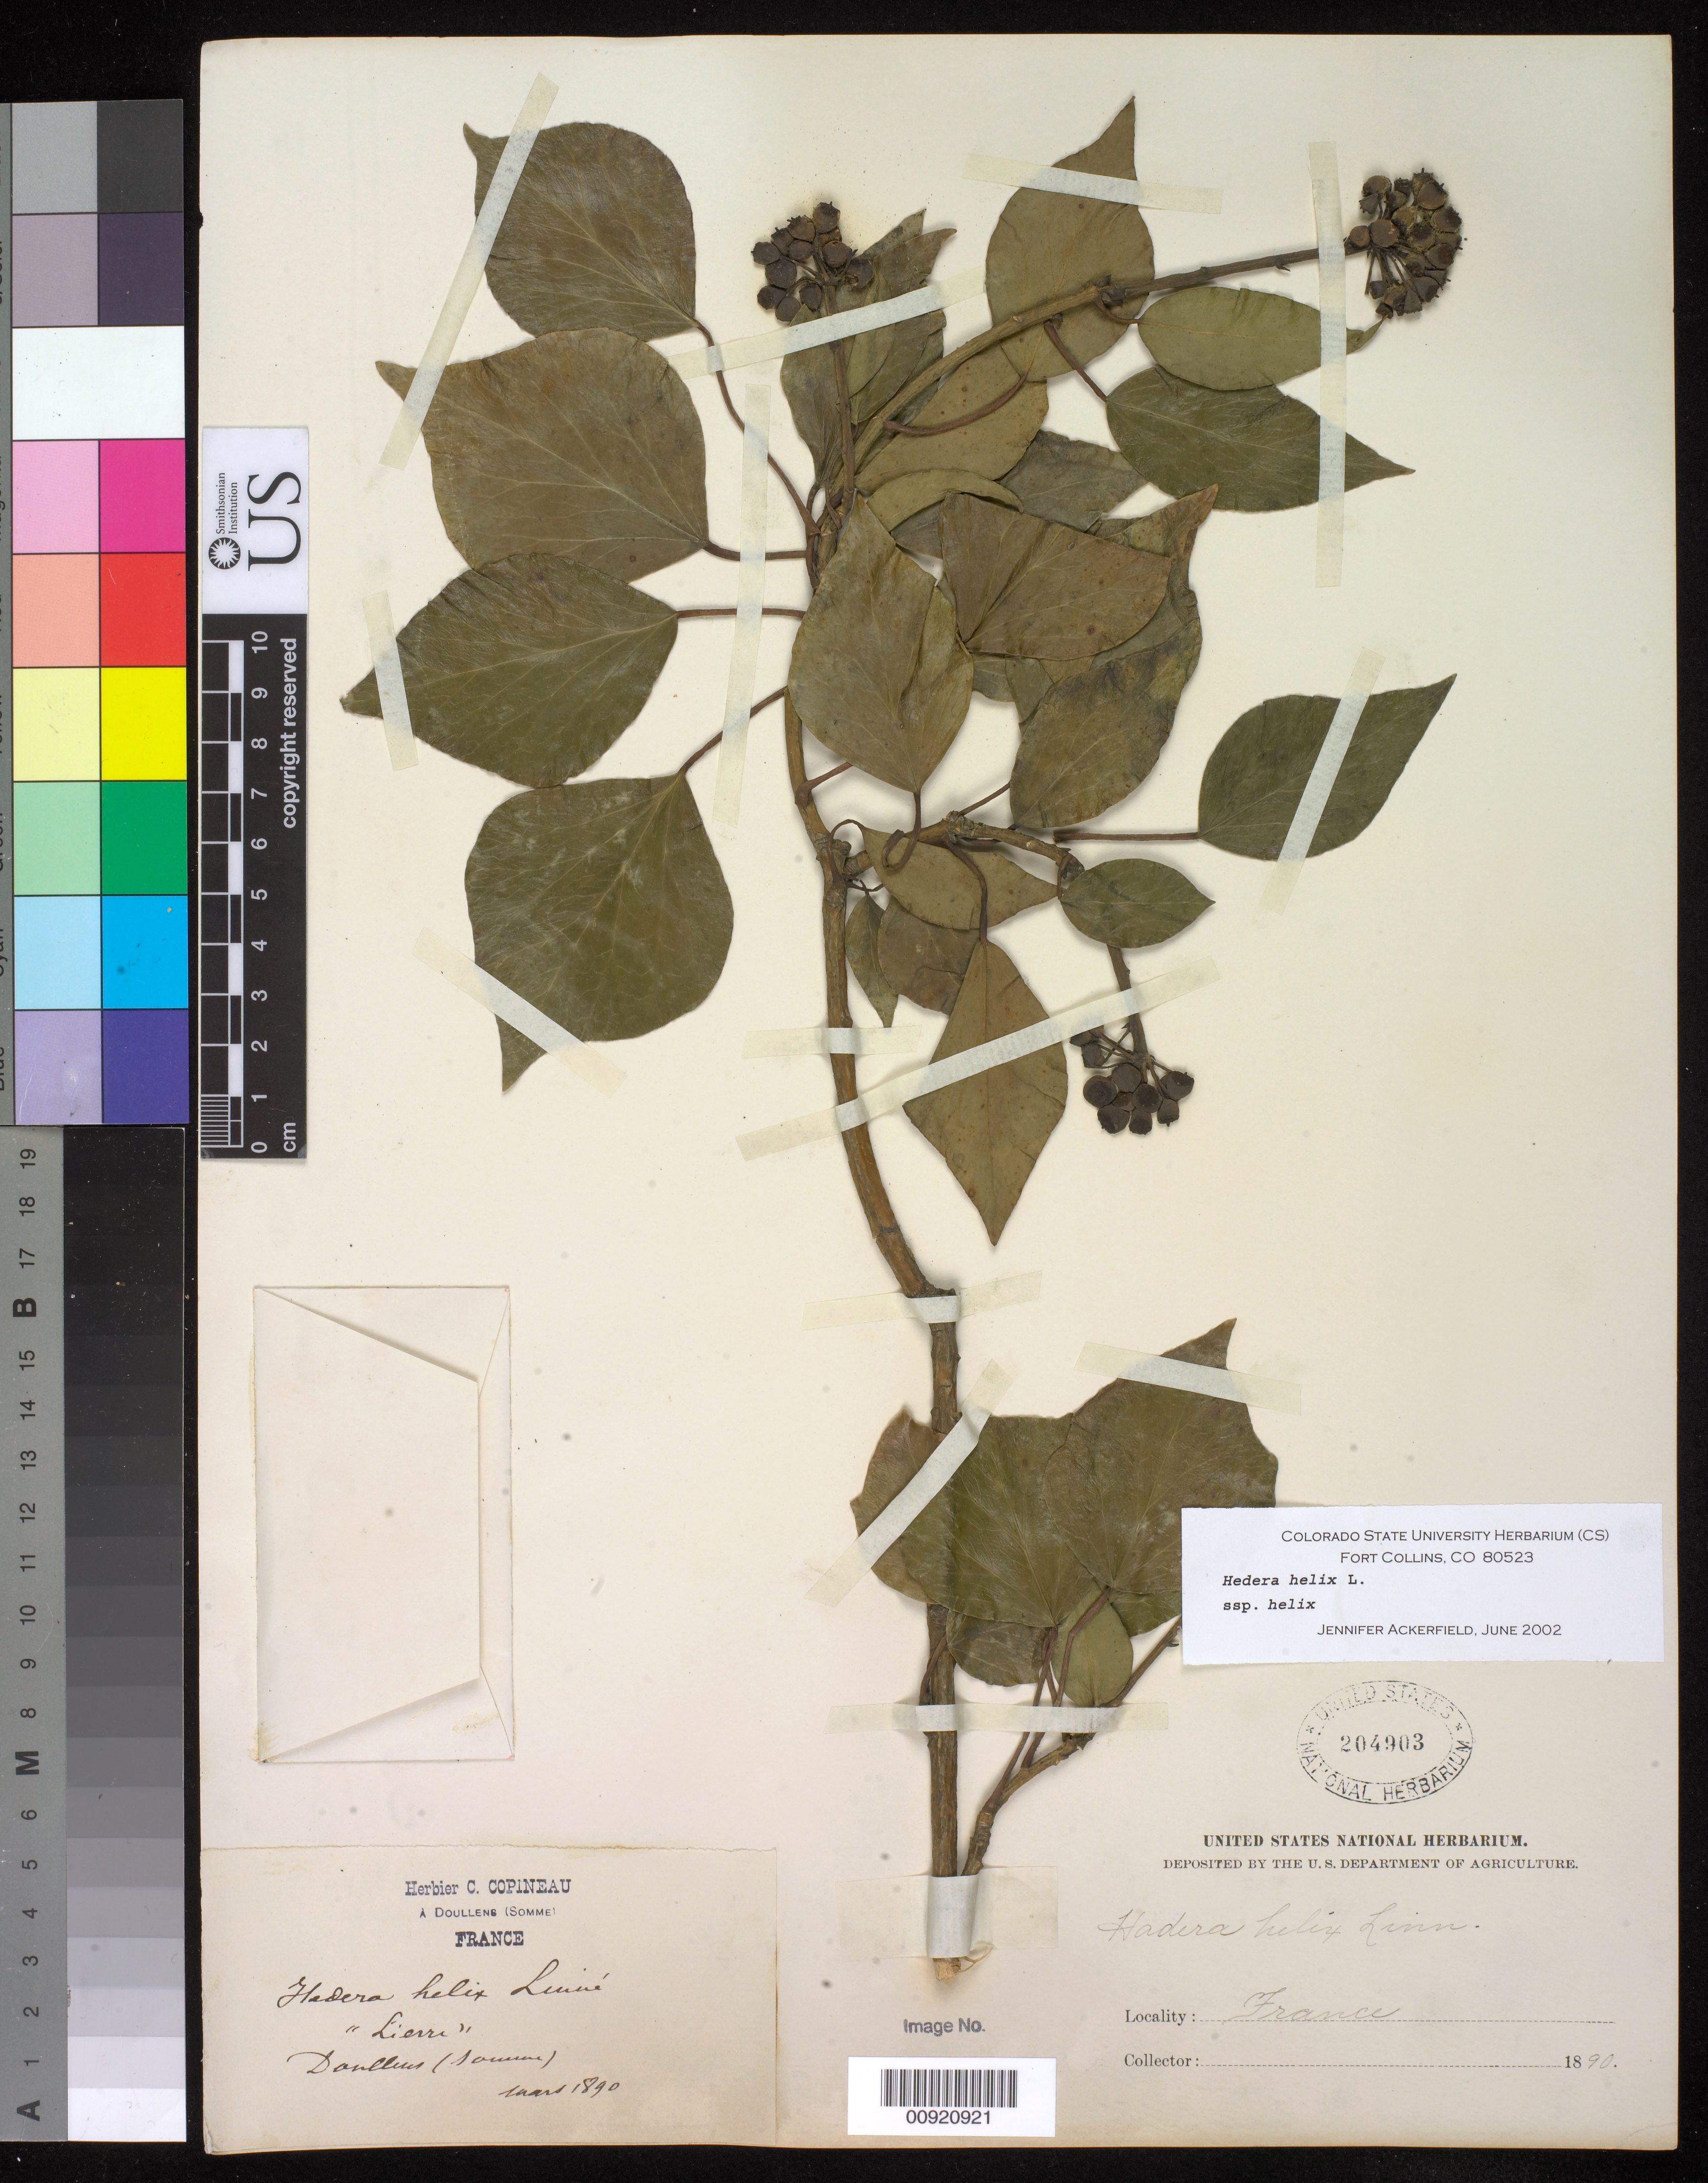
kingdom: Plantae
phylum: Tracheophyta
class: Magnoliopsida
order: Apiales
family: Araliaceae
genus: Hedera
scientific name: Hedera helix subsp. helix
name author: L.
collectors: C. Copineau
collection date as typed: Mar 1890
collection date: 1890-03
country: France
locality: Doullens (Somme)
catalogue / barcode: US 204903